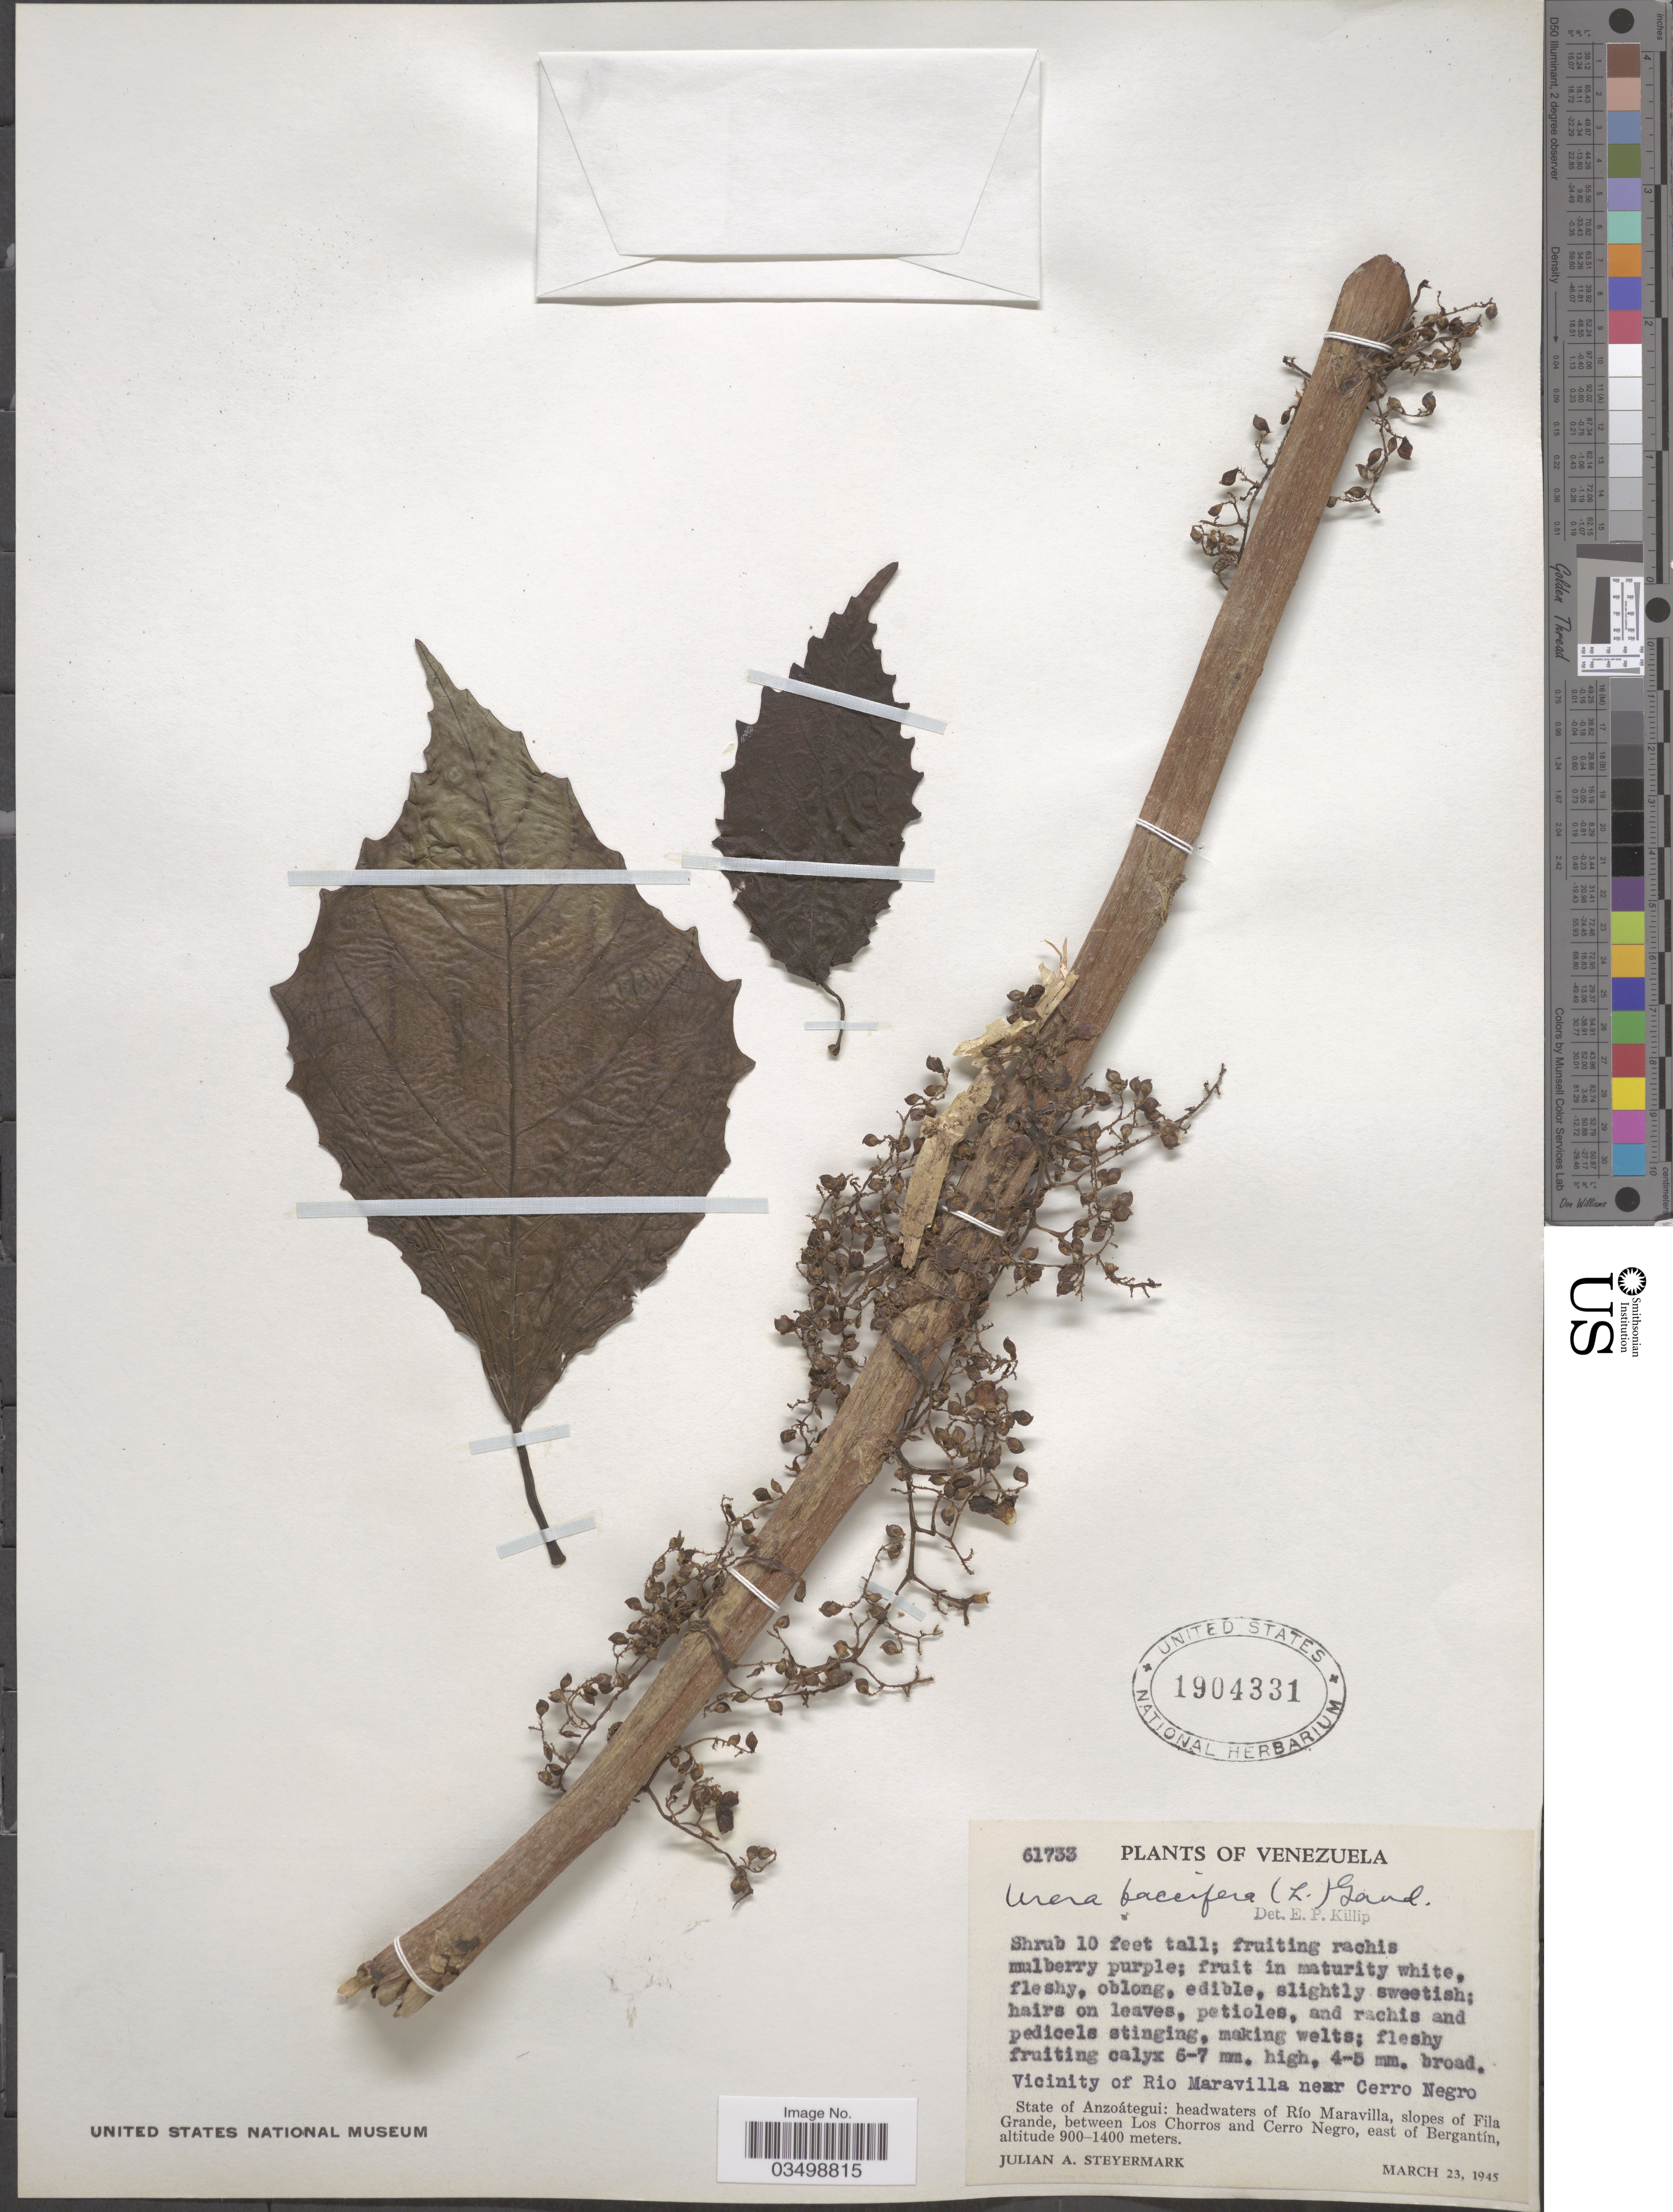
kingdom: Plantae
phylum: Tracheophyta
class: Magnoliopsida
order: Rosales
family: Urticaceae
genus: Urera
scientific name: Urera baccifera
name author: (L.) Gaudich. ex Wedd.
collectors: J. Steyermark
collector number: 61733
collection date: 1945-03-23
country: Venezuela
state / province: Anzoategui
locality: Vicinity of Rio Maravilla near Cerro Negro. Headwaters of Río Maravilla, slopes of Filla Grande, between Los Chorros and Cerro Negro, east of Bergantín.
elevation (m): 900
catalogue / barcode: US 1904331